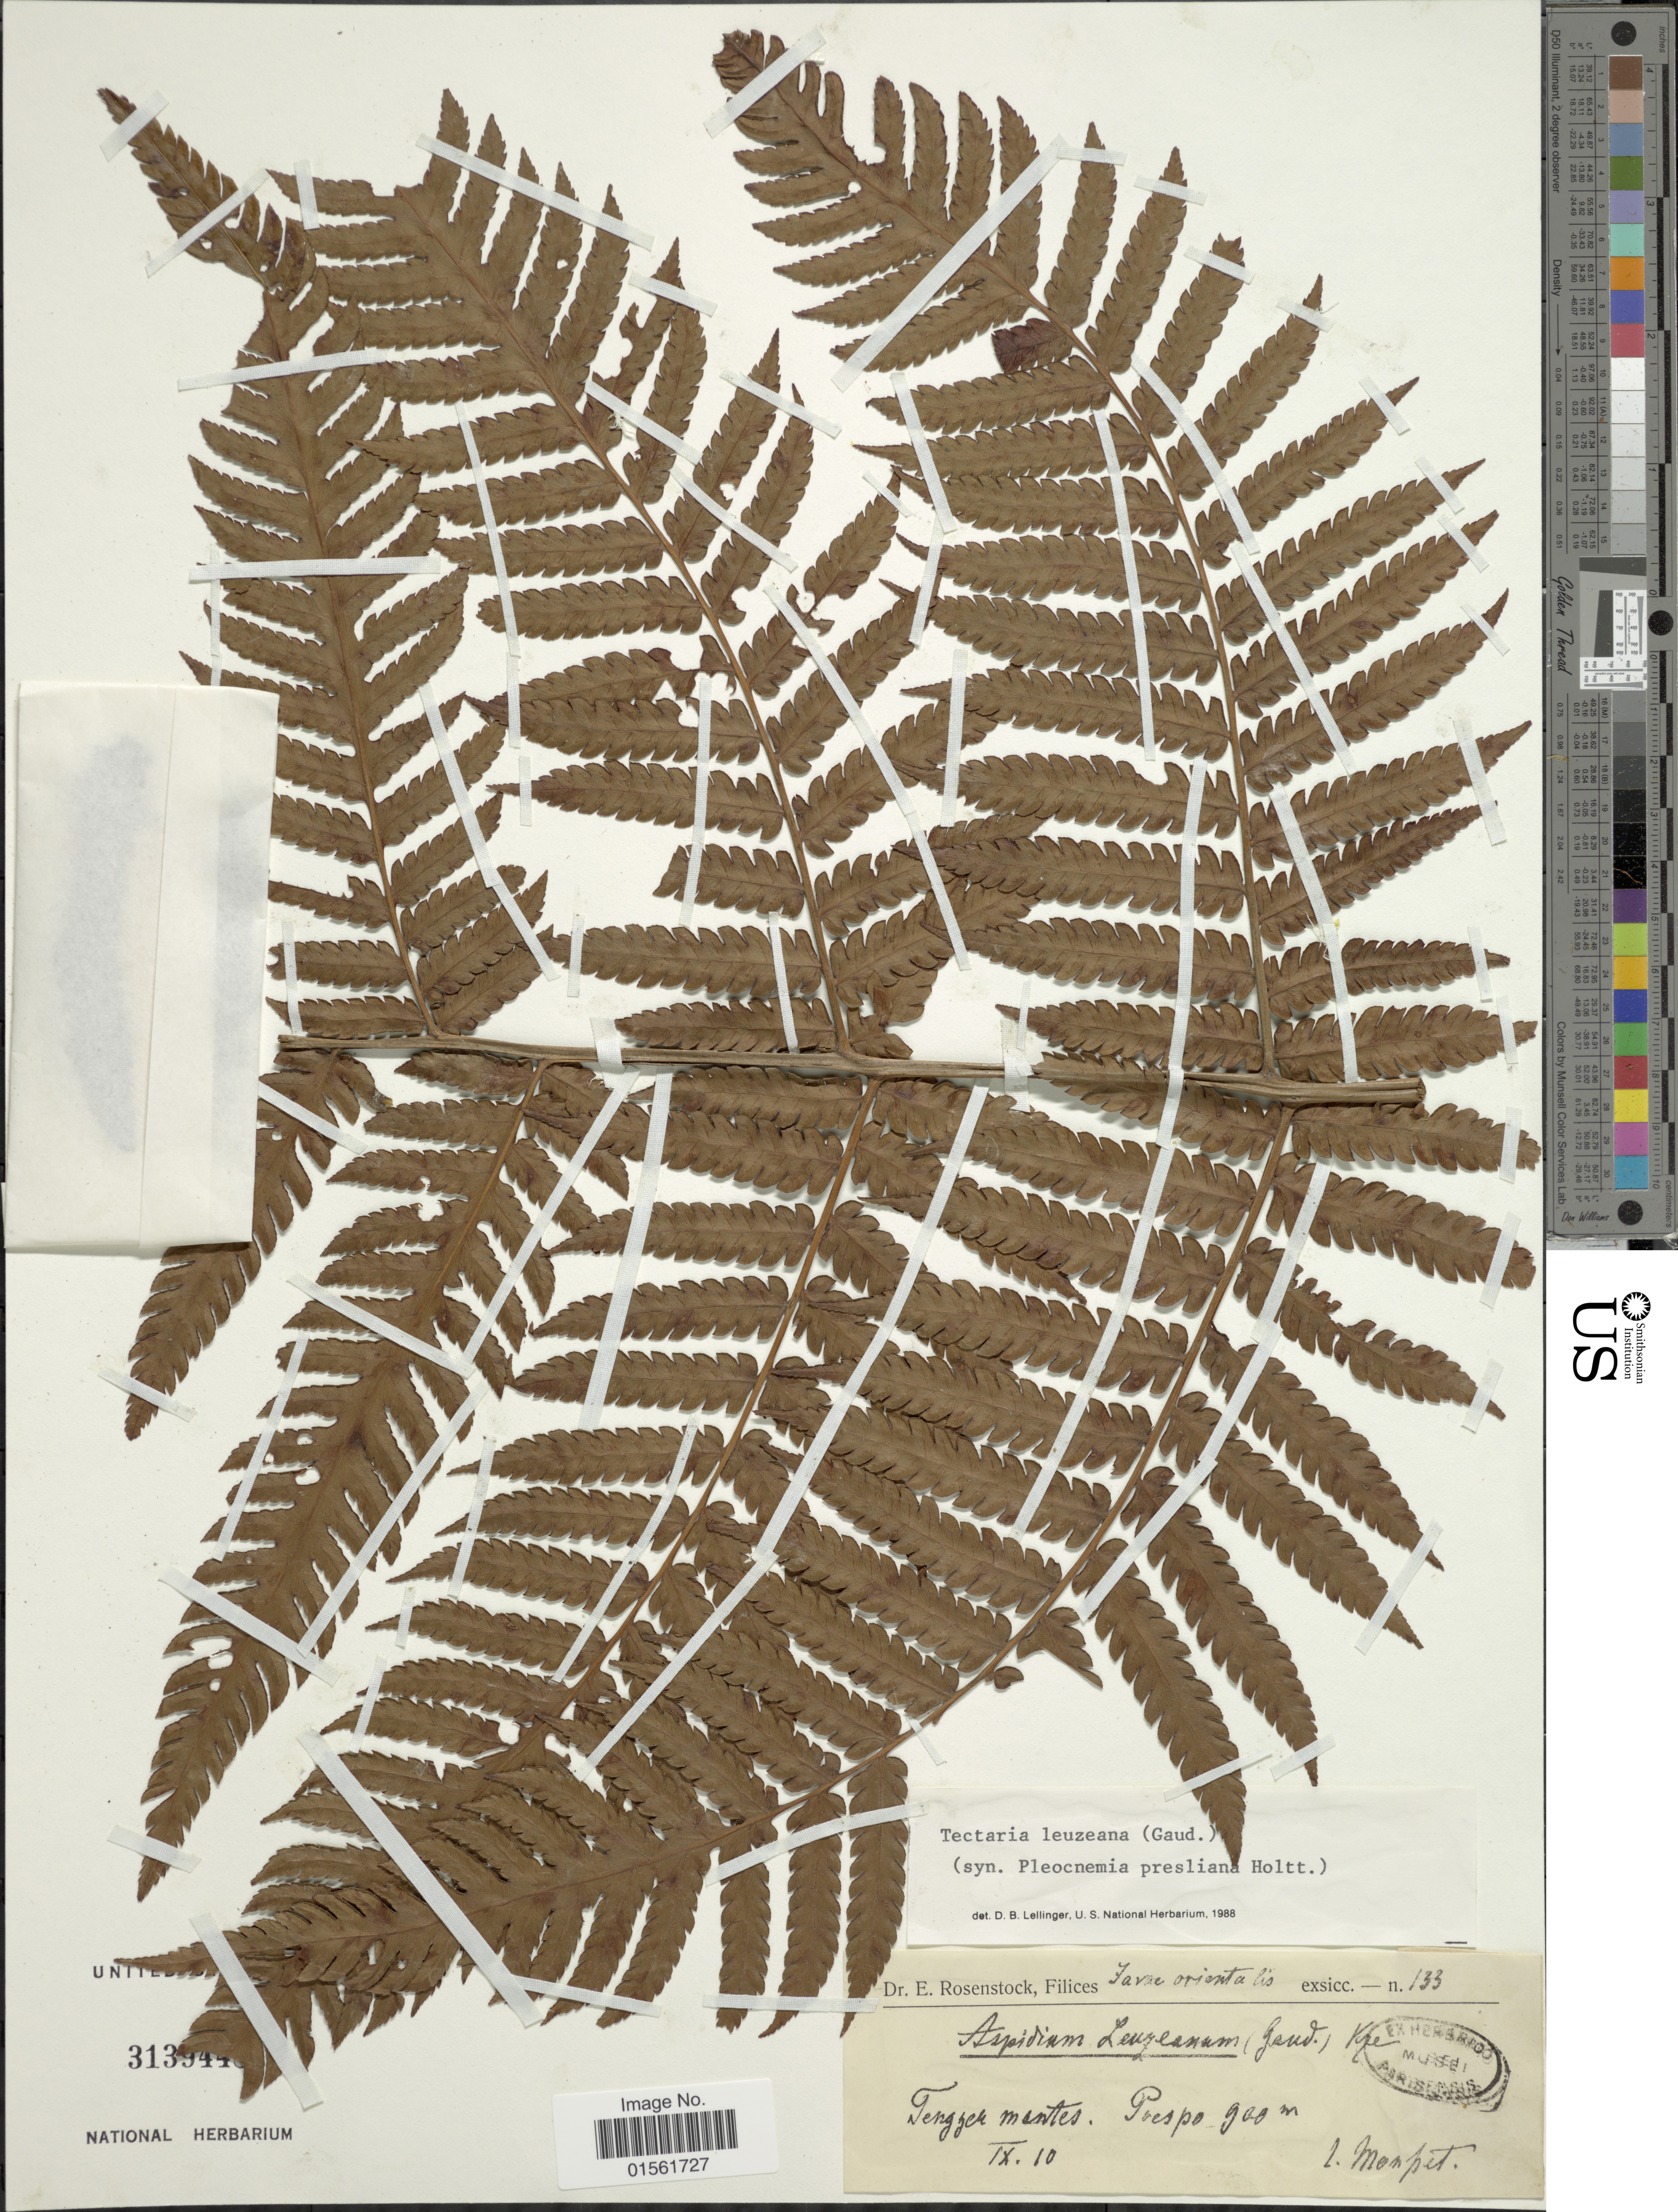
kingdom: Plantae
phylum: Tracheophyta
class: Polypodiopsida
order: Polypodiales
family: Dryopteridaceae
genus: Pleocnemia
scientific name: Pleocnemia presliana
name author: Holttum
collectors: Monpet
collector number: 133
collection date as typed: Transcribed d/m/y: /9/10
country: Indonesia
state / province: Java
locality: Javae orientalis. Tengger montes. Prespo [interpreted]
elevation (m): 900